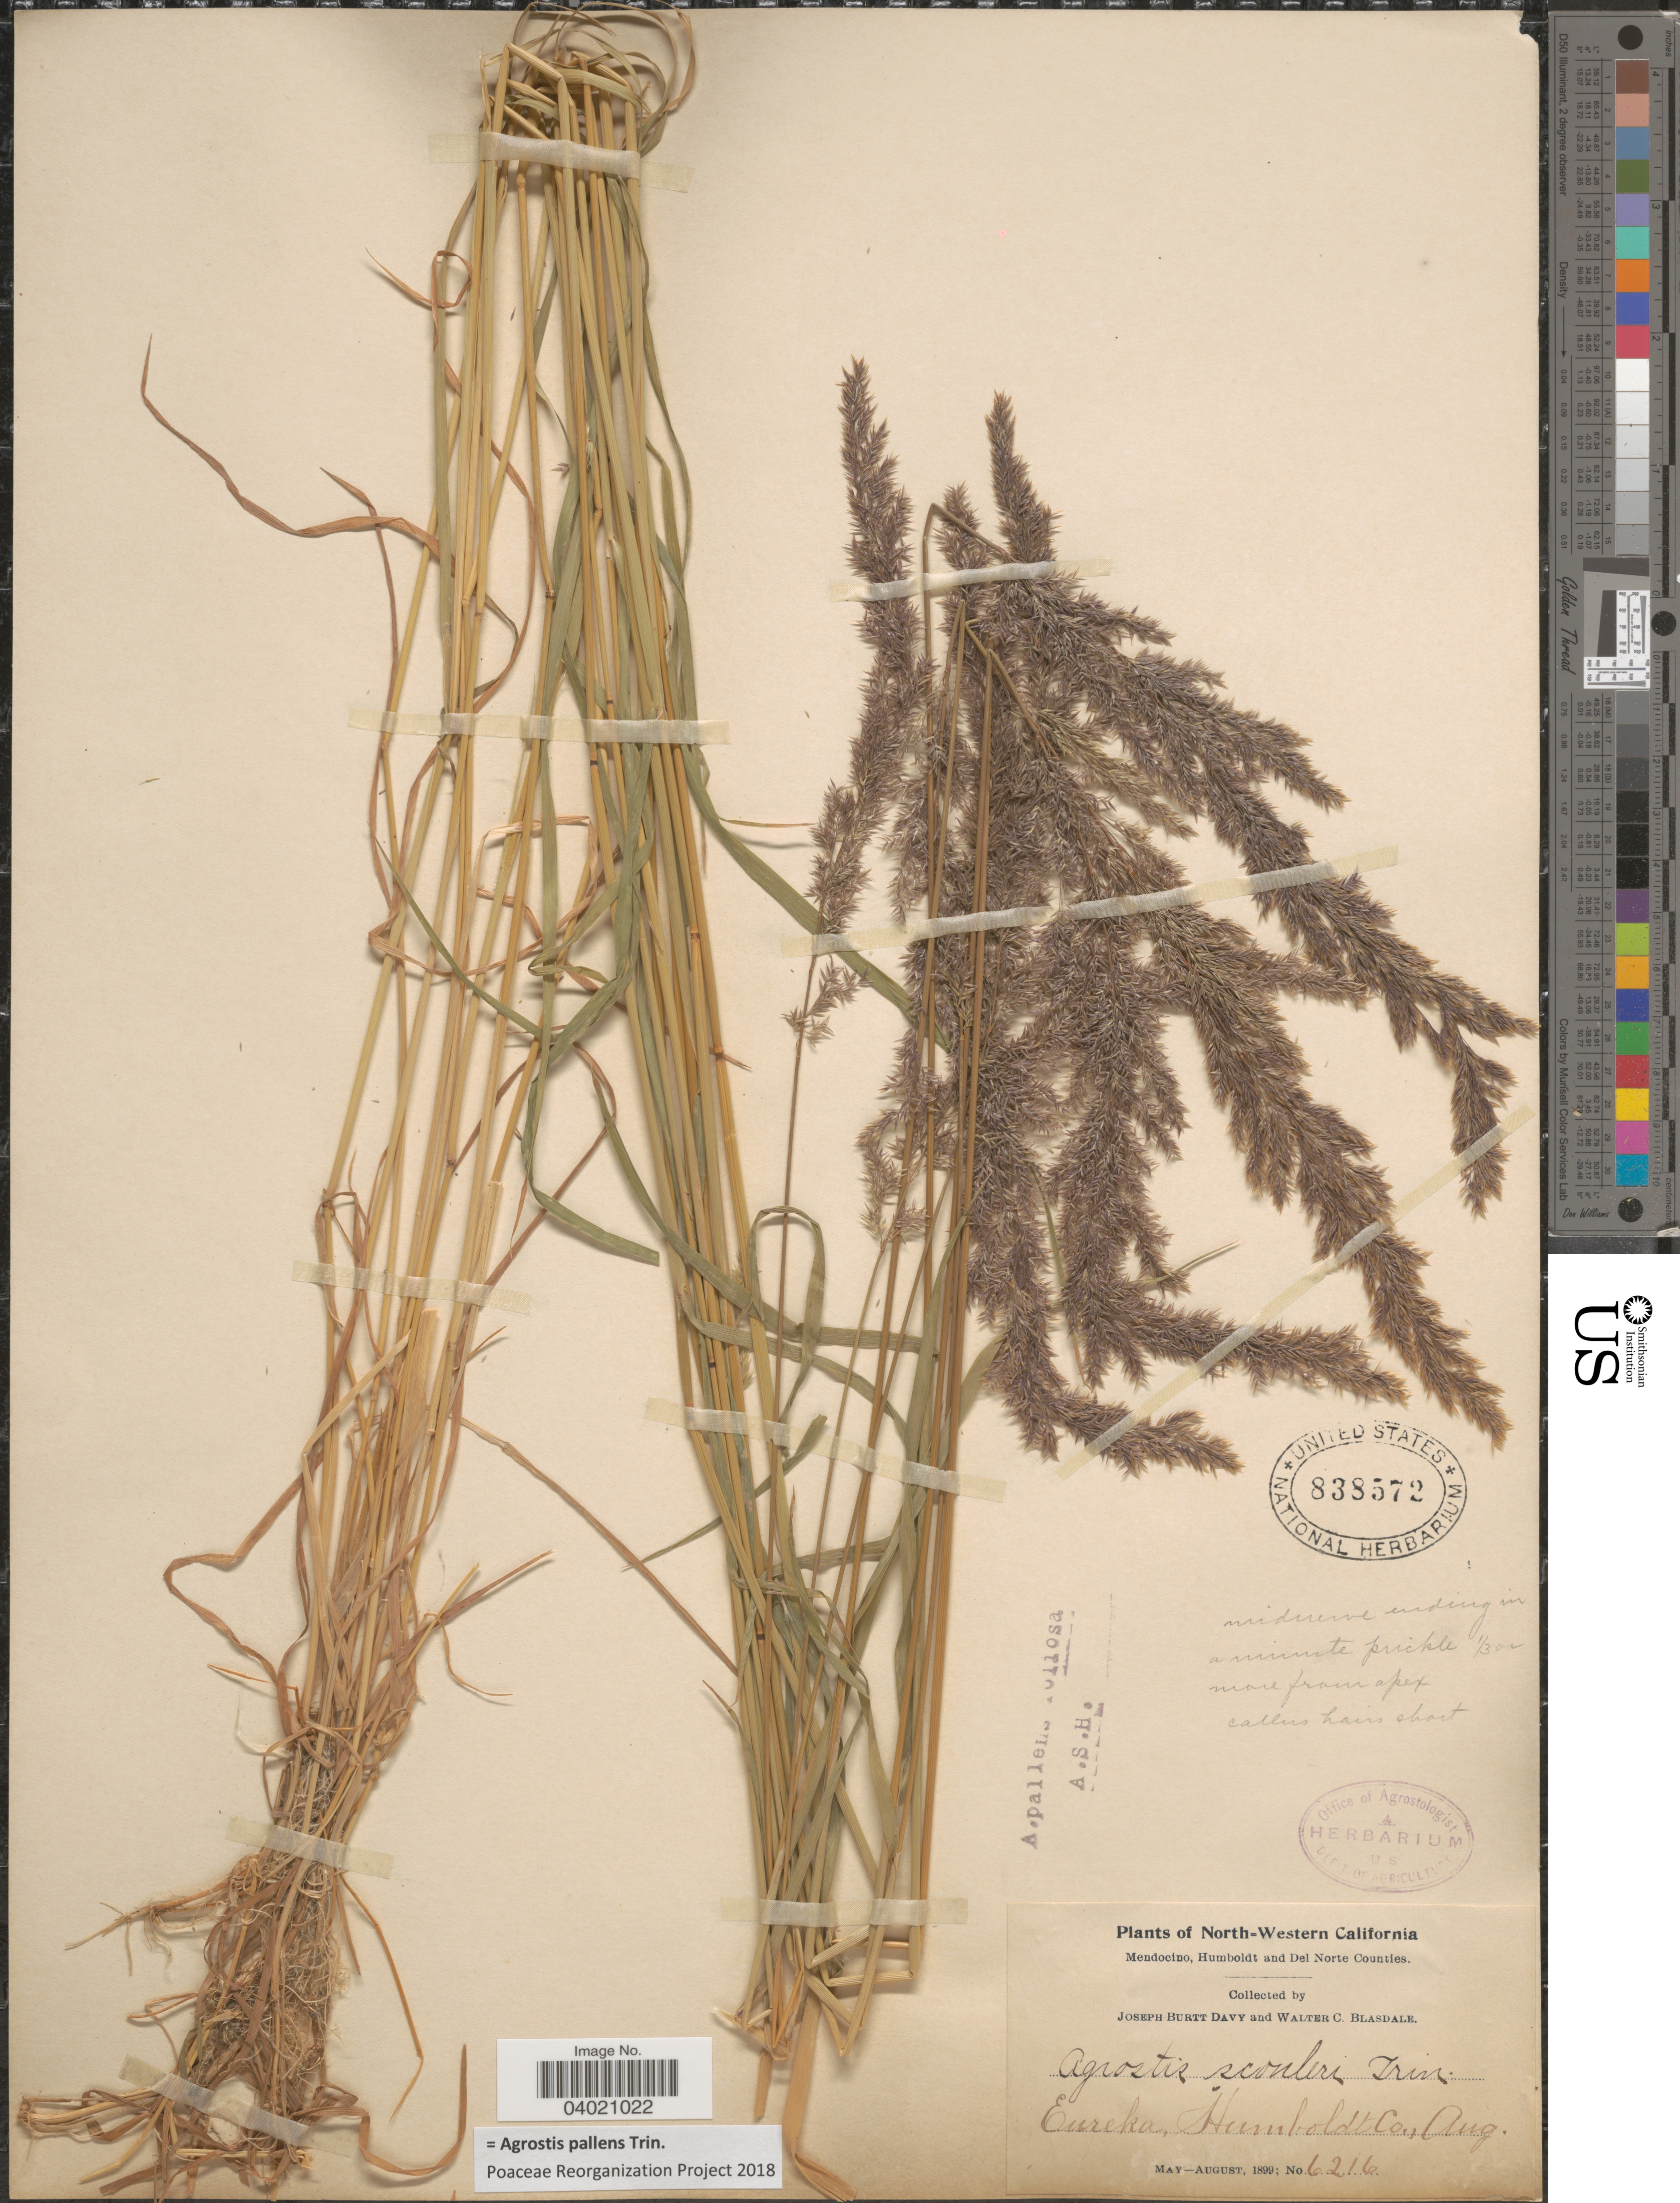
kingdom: Plantae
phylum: Tracheophyta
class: Liliopsida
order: Poales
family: Poaceae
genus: Agrostis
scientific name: Agrostis pallens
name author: Trin.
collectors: J. Burtt Davy & W. Blasdale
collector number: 6216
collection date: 1899-08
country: United States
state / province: California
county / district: Humboldt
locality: North-Western California. Eureka, Humboldt Co.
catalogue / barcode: US 838572